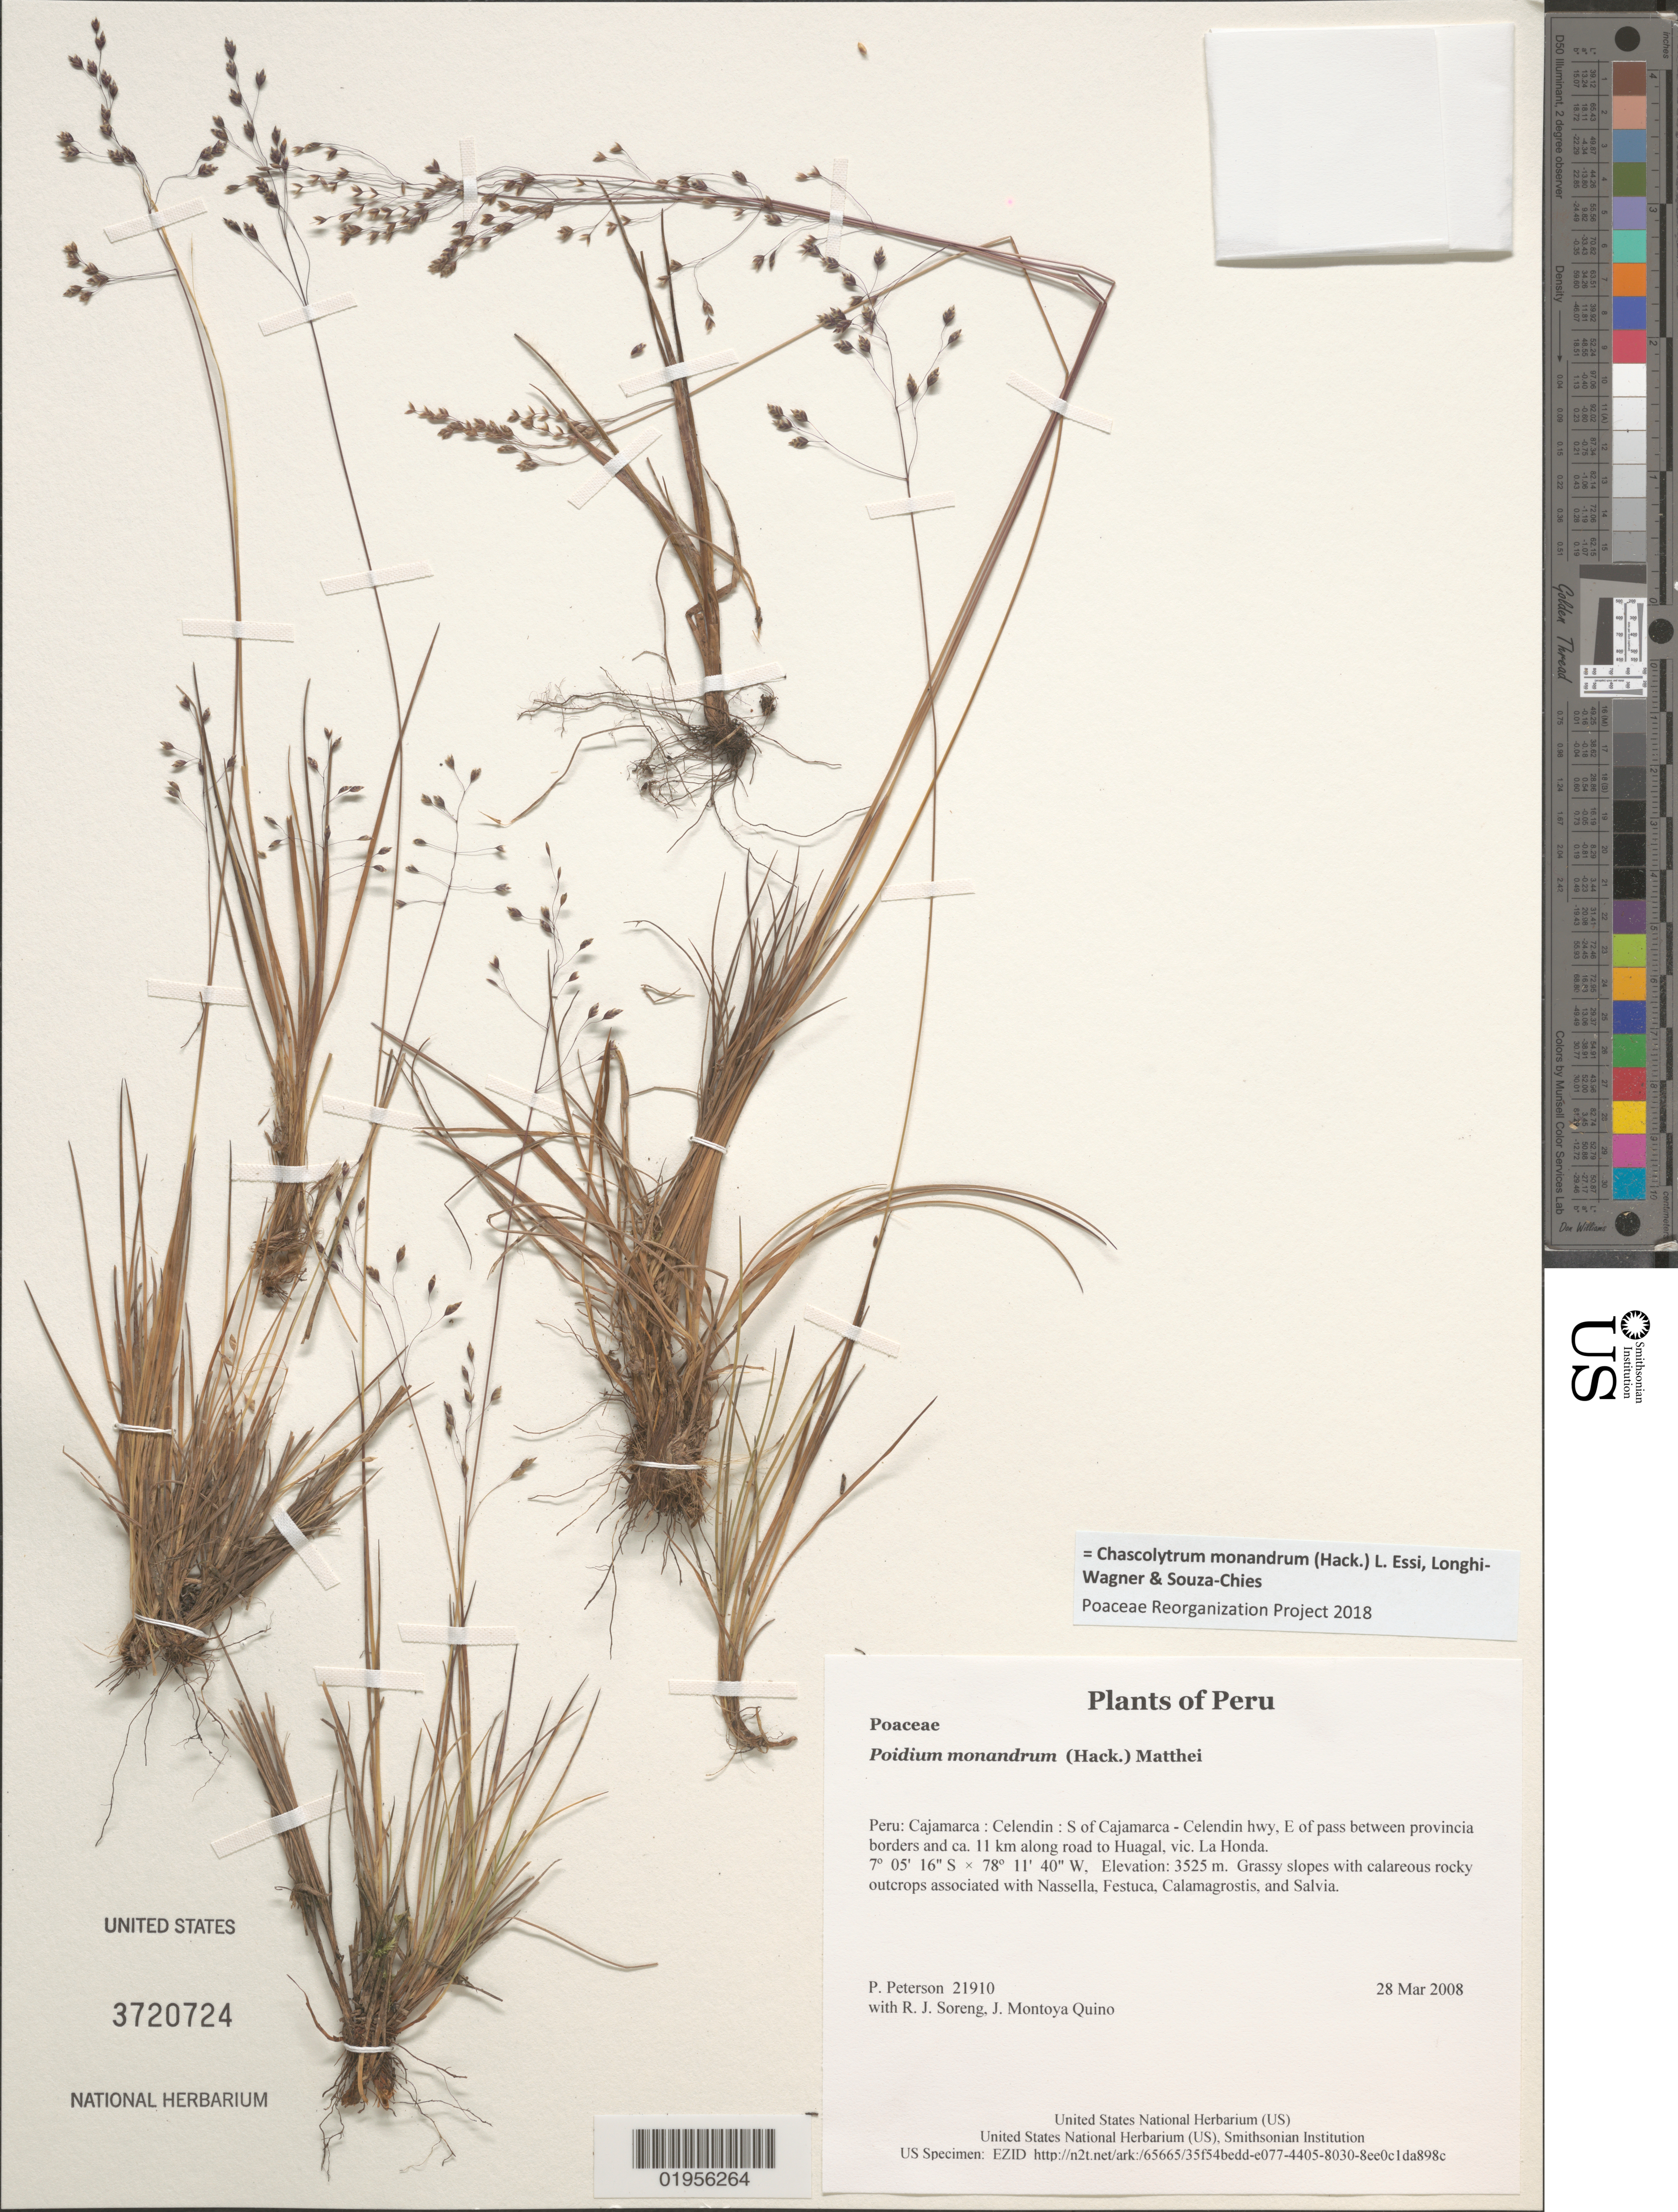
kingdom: Plantae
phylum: Tracheophyta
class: Liliopsida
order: Poales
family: Poaceae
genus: Chascolytrum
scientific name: Chascolytrum monandrum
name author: (Hack.) L. Essi et al.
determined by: Poaceae Reorganization Project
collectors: P. M. Peterson, R. J. Soreng & J. Montoya Quino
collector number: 21910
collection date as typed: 28 Mar 2008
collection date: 2008-03-28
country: Peru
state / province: Cajamarca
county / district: Celendín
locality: S of Cajamarca - Celendin hwy, E of pass between provincia borders and ca. 11 km along road to Huagal, vic. La Honda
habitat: Grassy slopes with calareous rocky outcrops associated with Nassella, Festuca, Calamagrostis, and Salvia.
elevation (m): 3525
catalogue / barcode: US 3720724